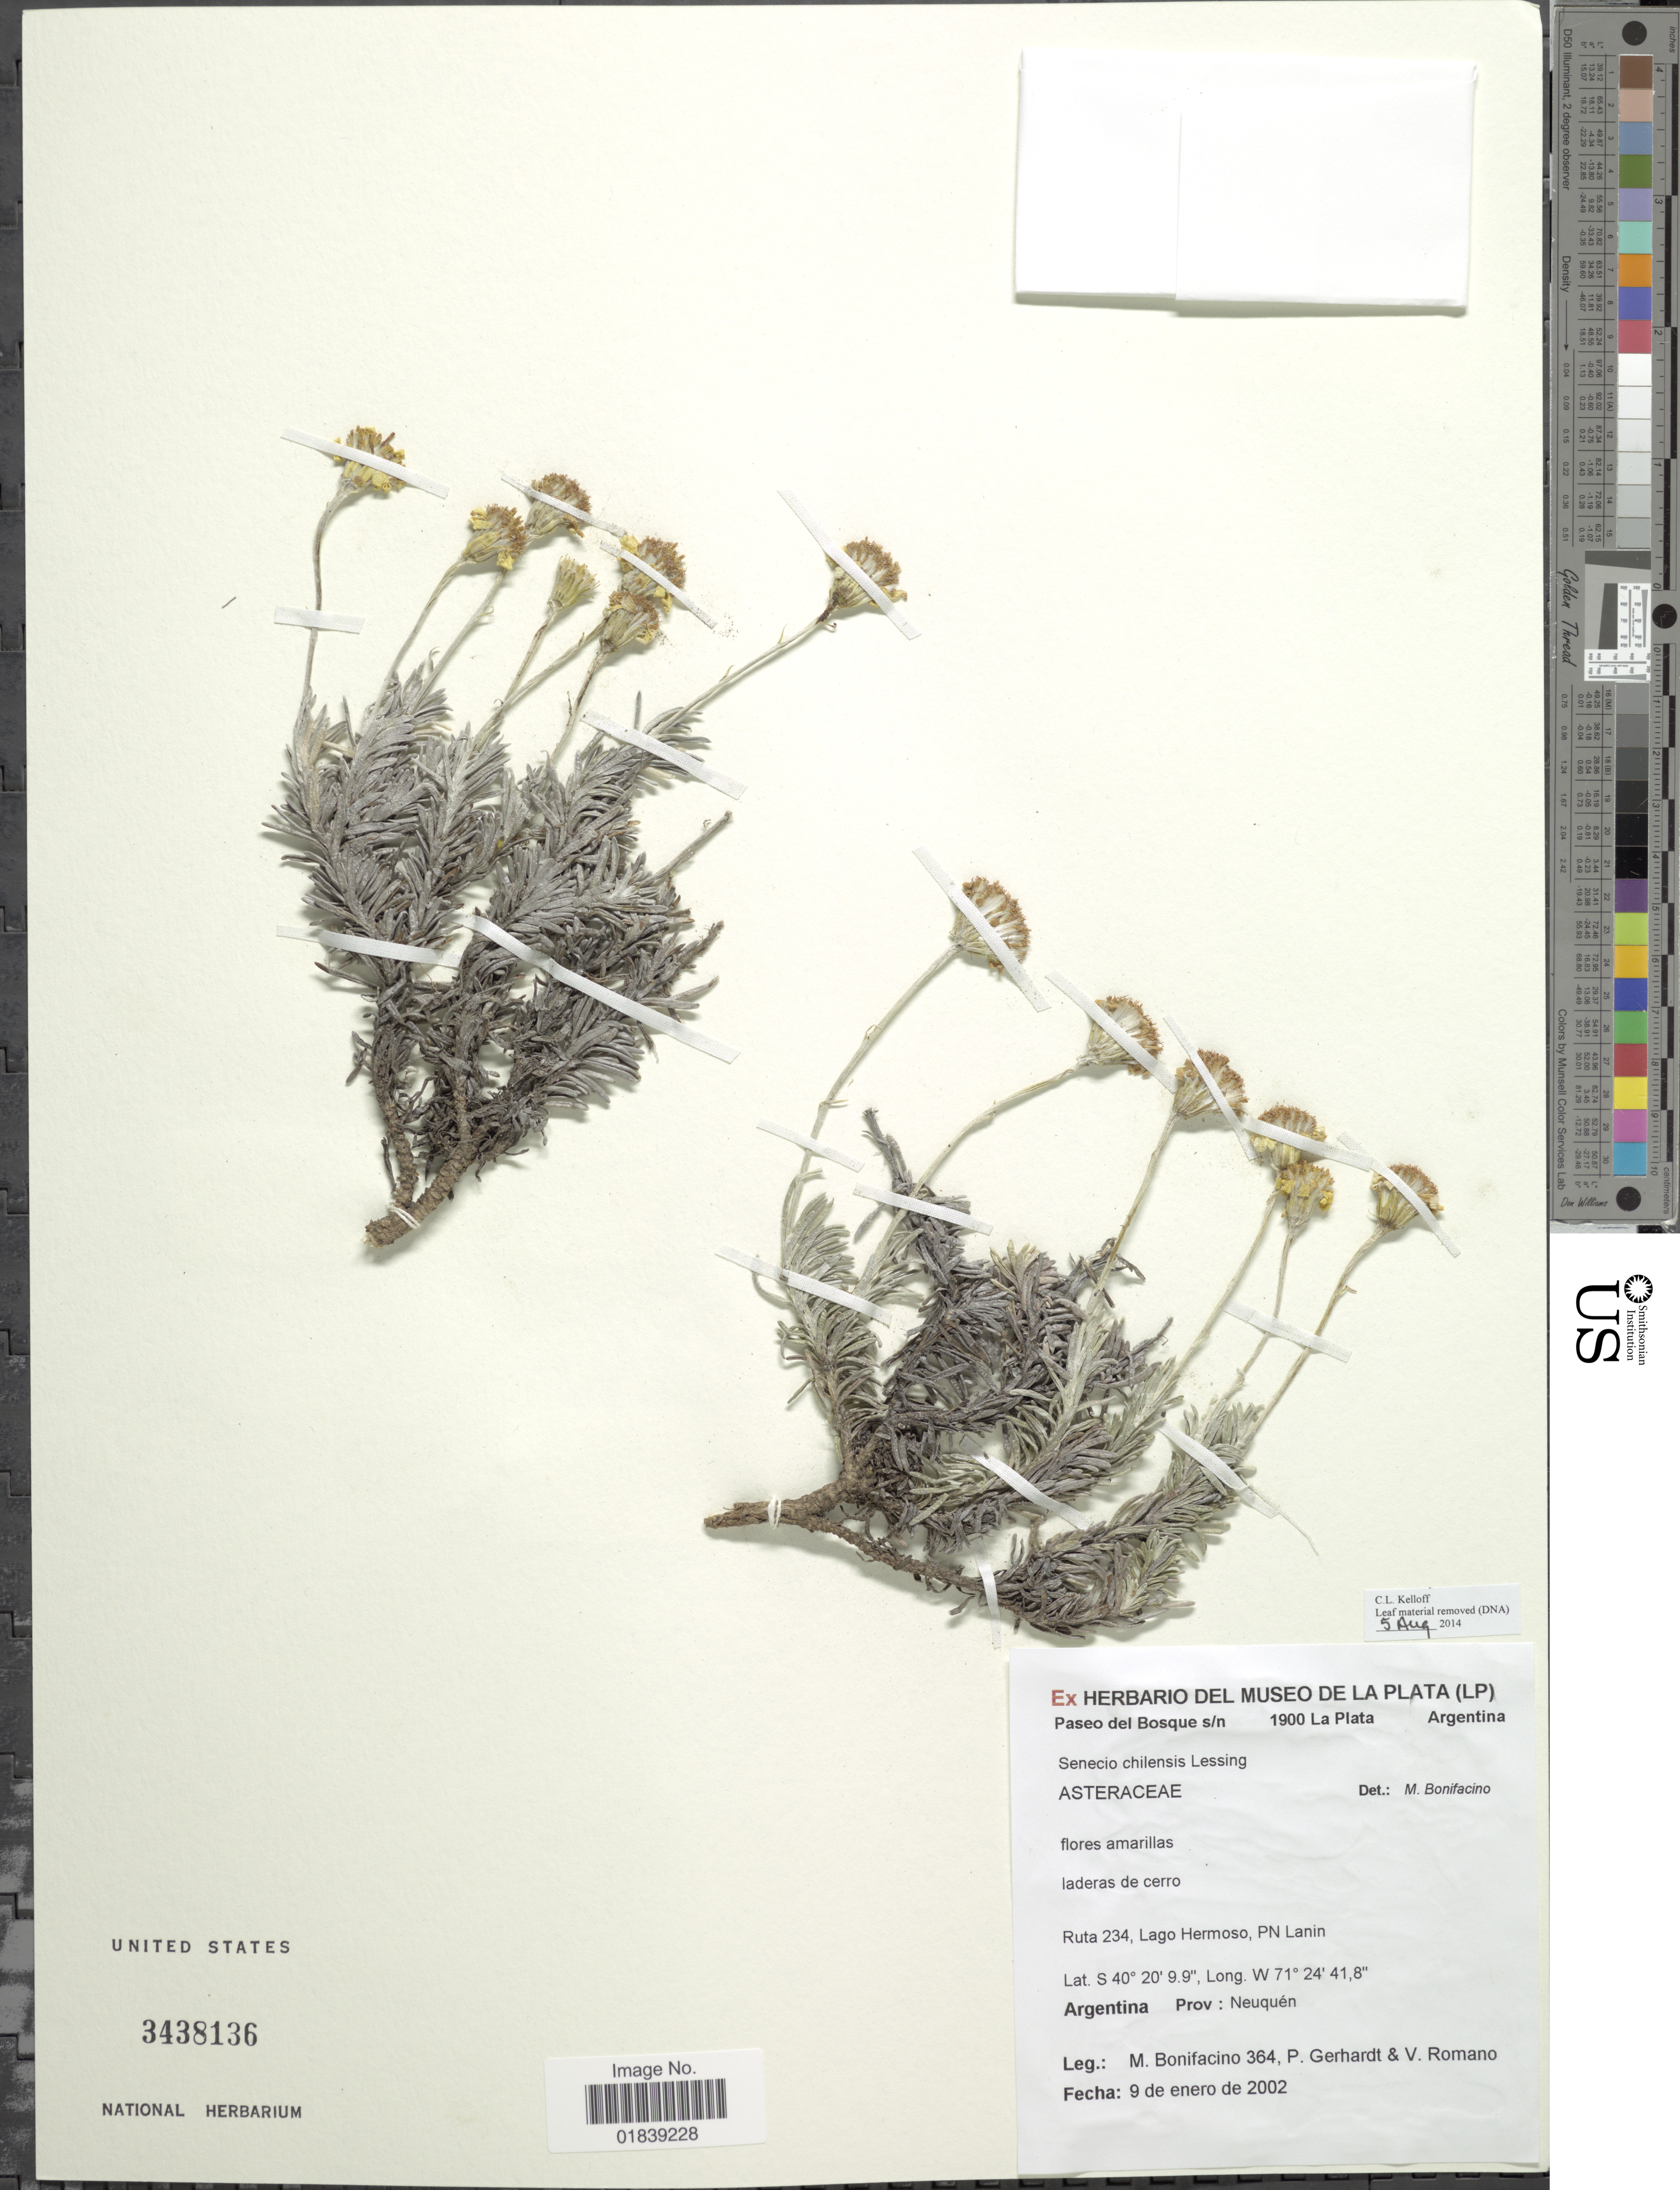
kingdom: Plantae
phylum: Tracheophyta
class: Magnoliopsida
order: Asterales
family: Asteraceae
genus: Senecio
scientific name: Senecio chilensis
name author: Less.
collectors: M. Bonifacino, P. Gerhardt & V. Romano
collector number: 0364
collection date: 2002-01-09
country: Argentina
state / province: Neuquen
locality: Ruta 234, Lago Hermoso, PN Lanin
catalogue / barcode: US 3438136